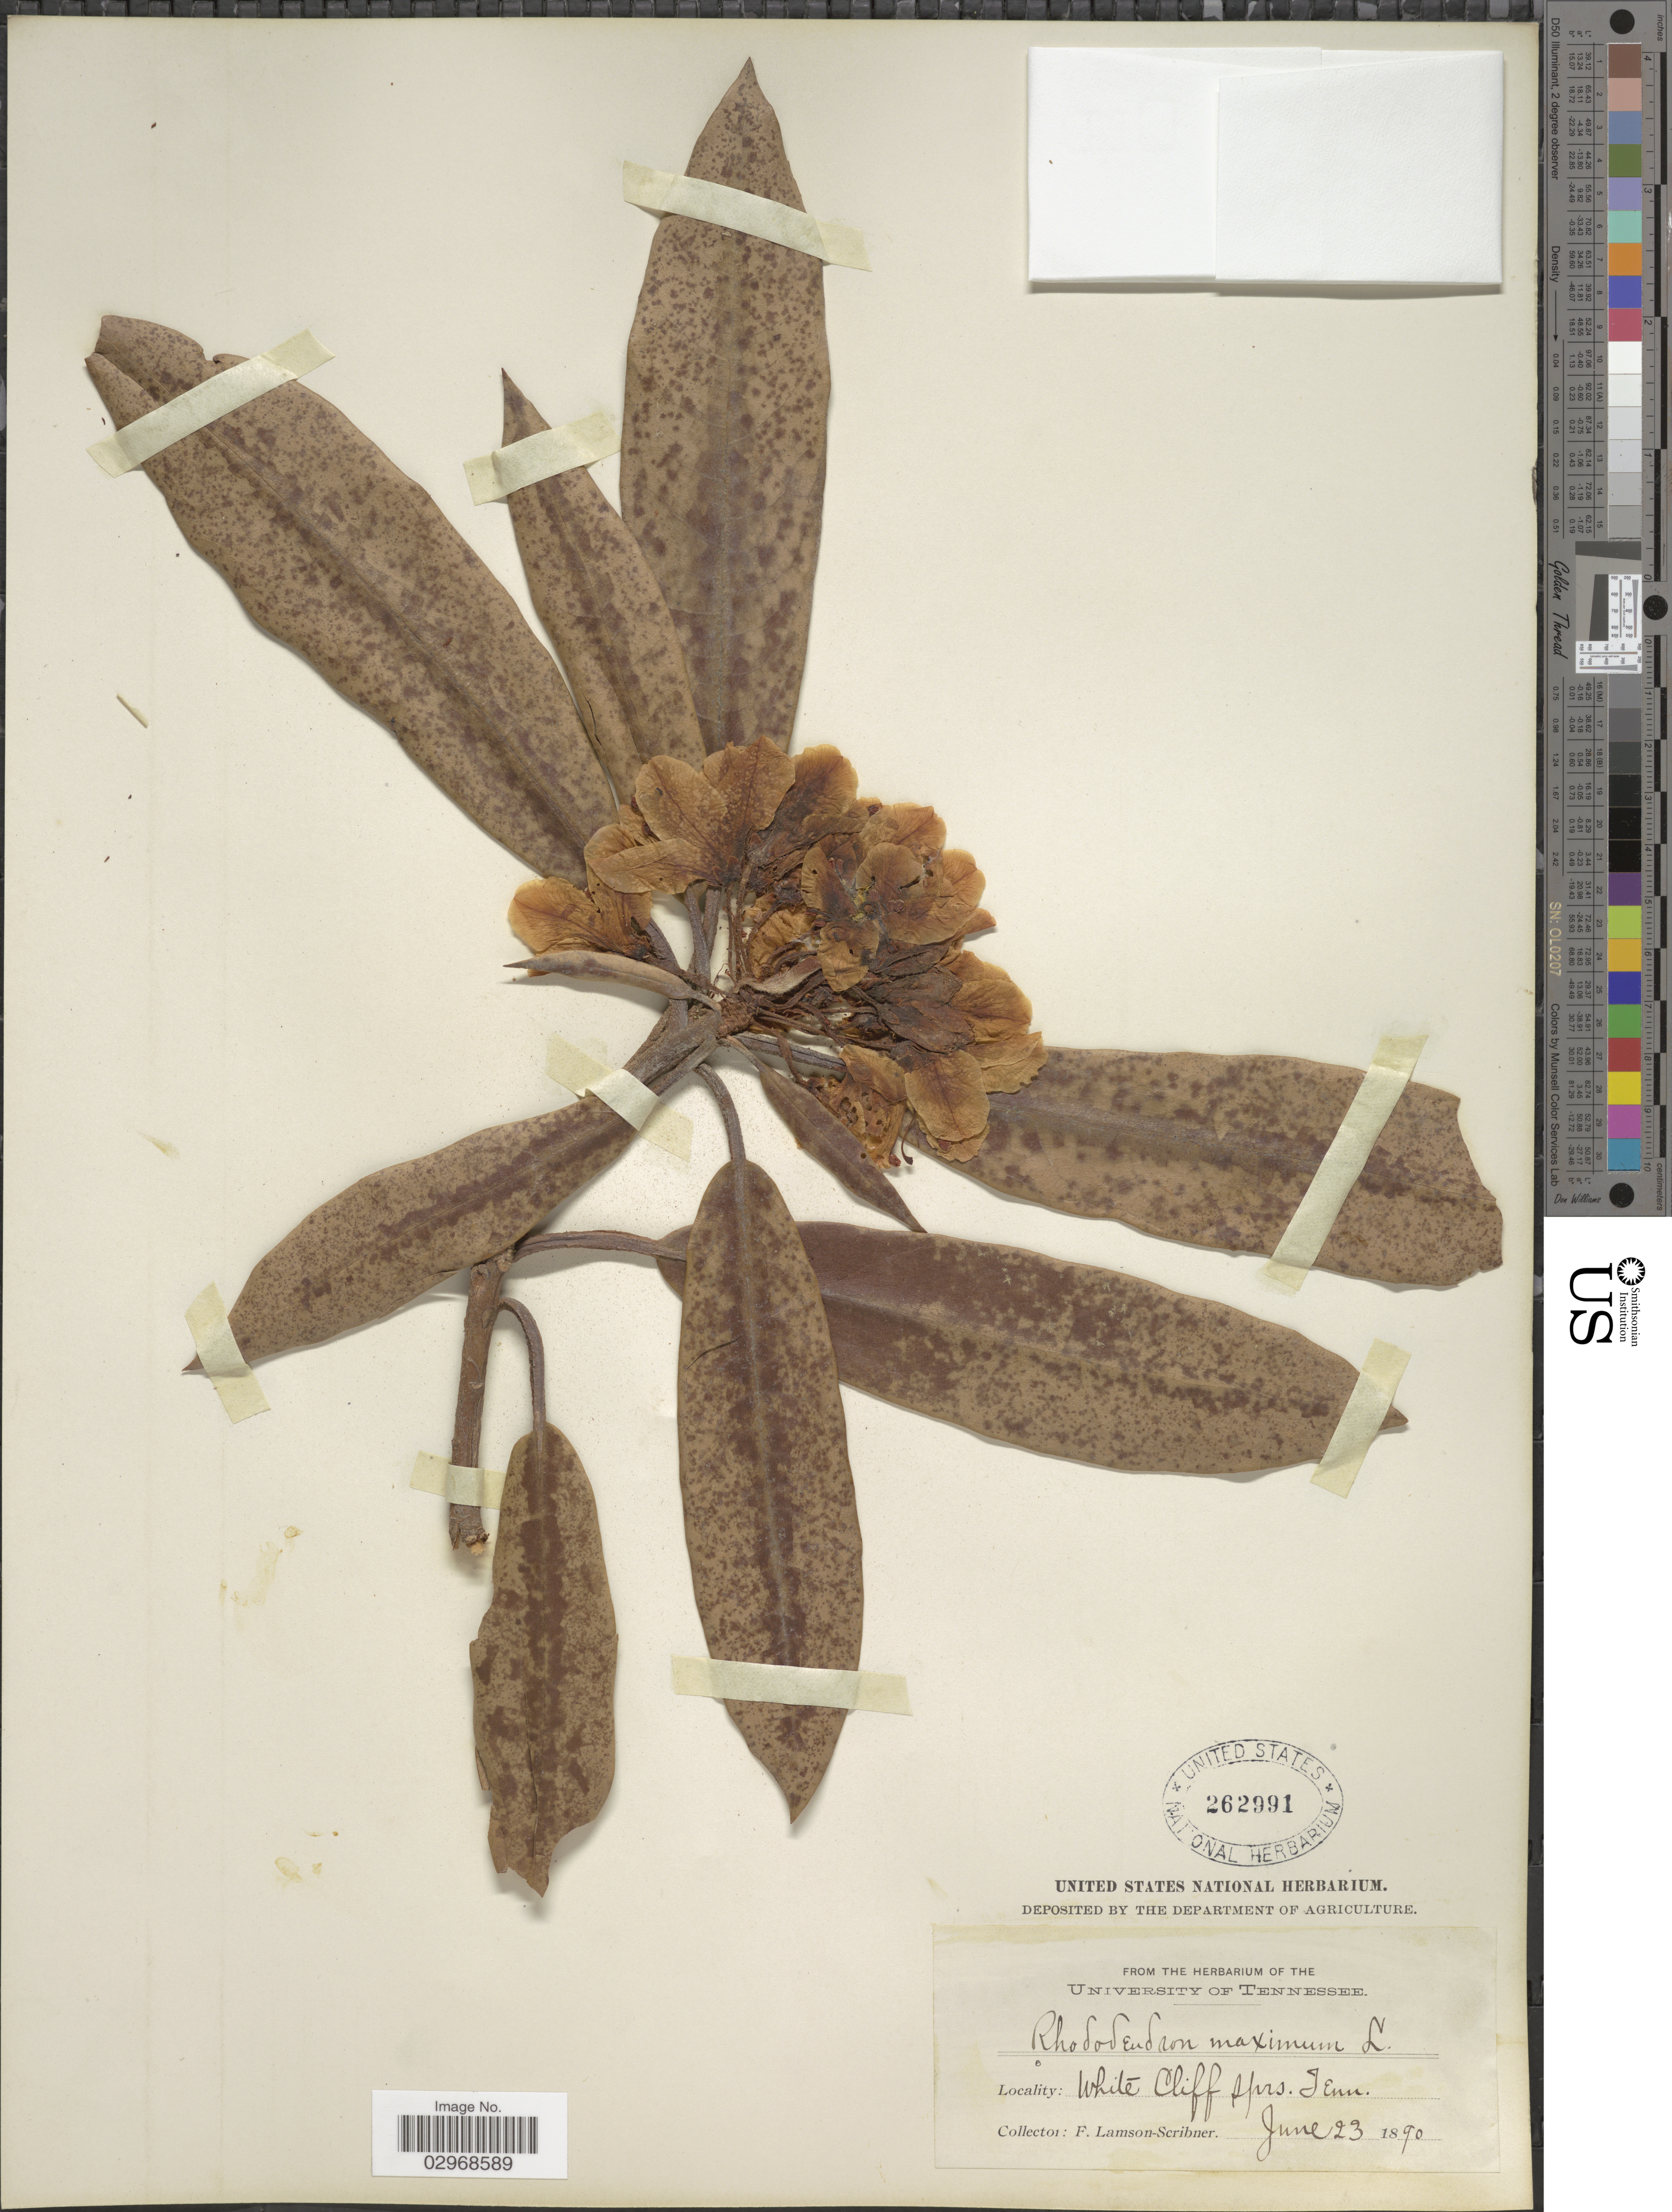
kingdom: Plantae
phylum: Tracheophyta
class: Magnoliopsida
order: Ericales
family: Ericaceae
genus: Rhododendron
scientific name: Rhododendron maximum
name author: L.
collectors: F. Lamson-Scribner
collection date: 1890-06-23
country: United States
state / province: Tennessee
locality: White Cliff Sprs.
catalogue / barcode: US 262991